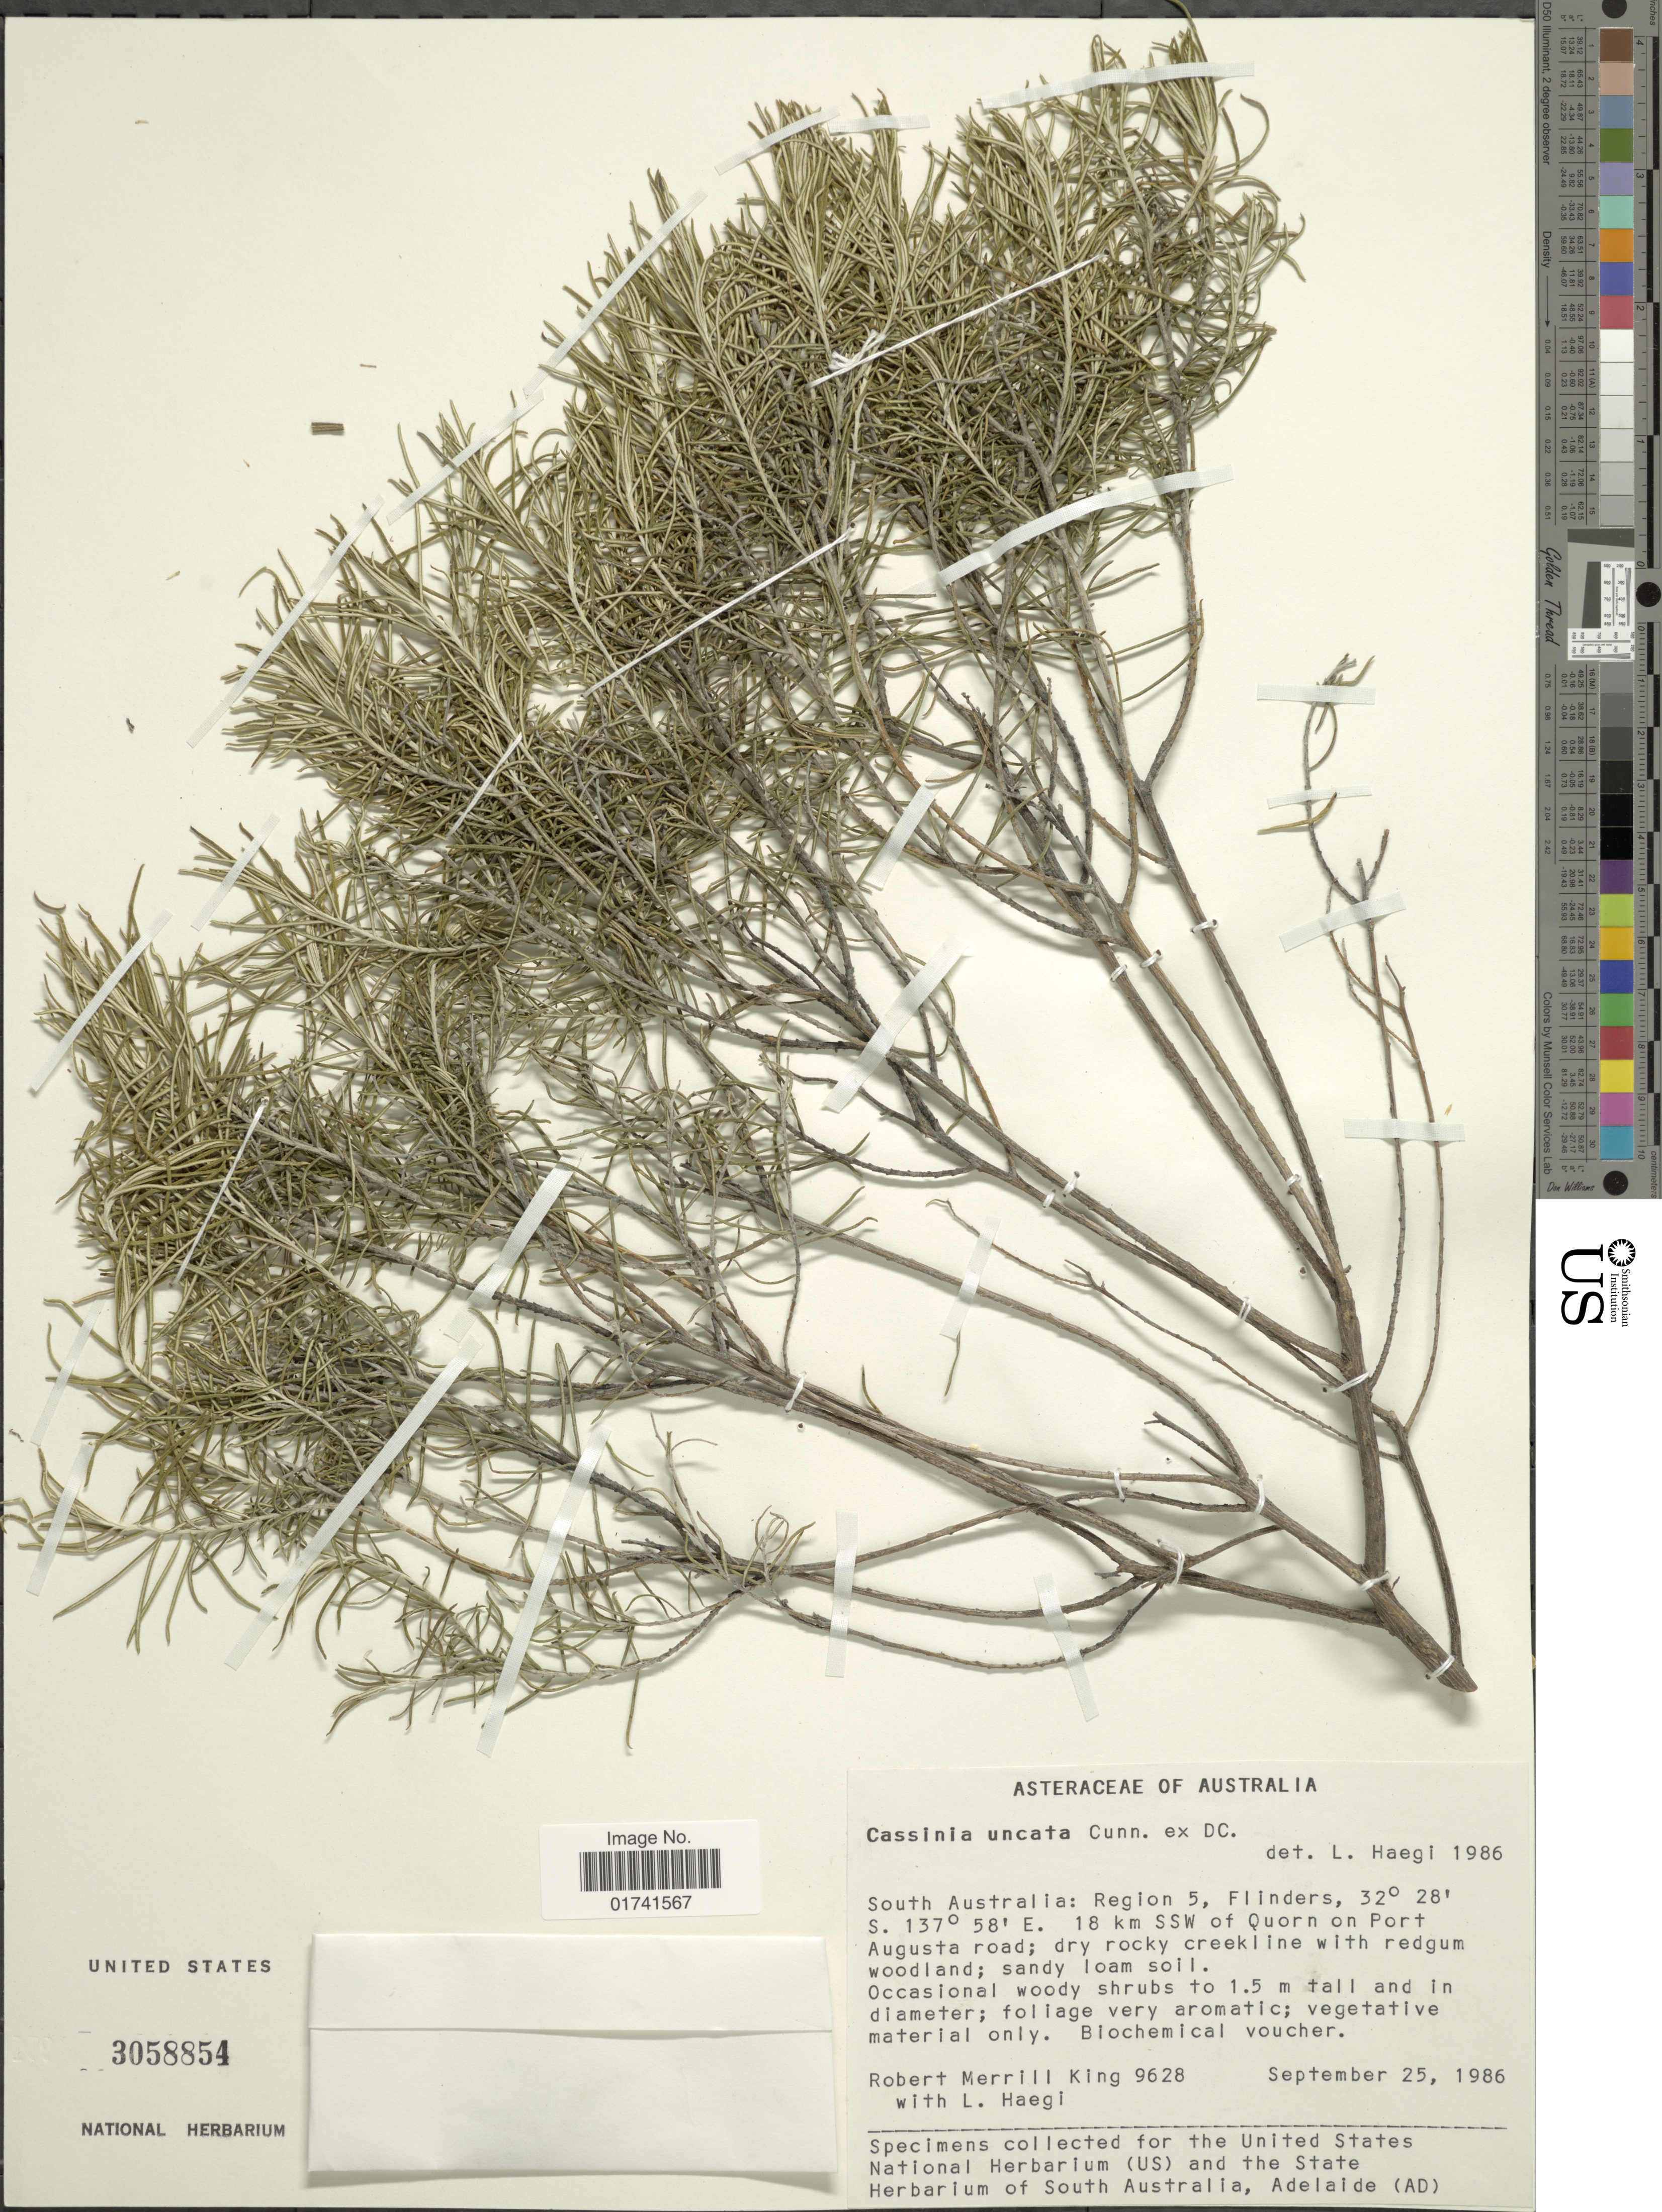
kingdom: Plantae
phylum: Tracheophyta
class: Magnoliopsida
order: Asterales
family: Asteraceae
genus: Cassinia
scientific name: Cassinia uncata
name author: A. Cunn. ex DC.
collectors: R. M. King & L. Haegi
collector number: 9628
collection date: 1986-09-25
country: Australia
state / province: South Australia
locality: Region 5, Flinders, 18 km SSW of Quorn on Port Augusta road.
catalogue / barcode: US 3058854